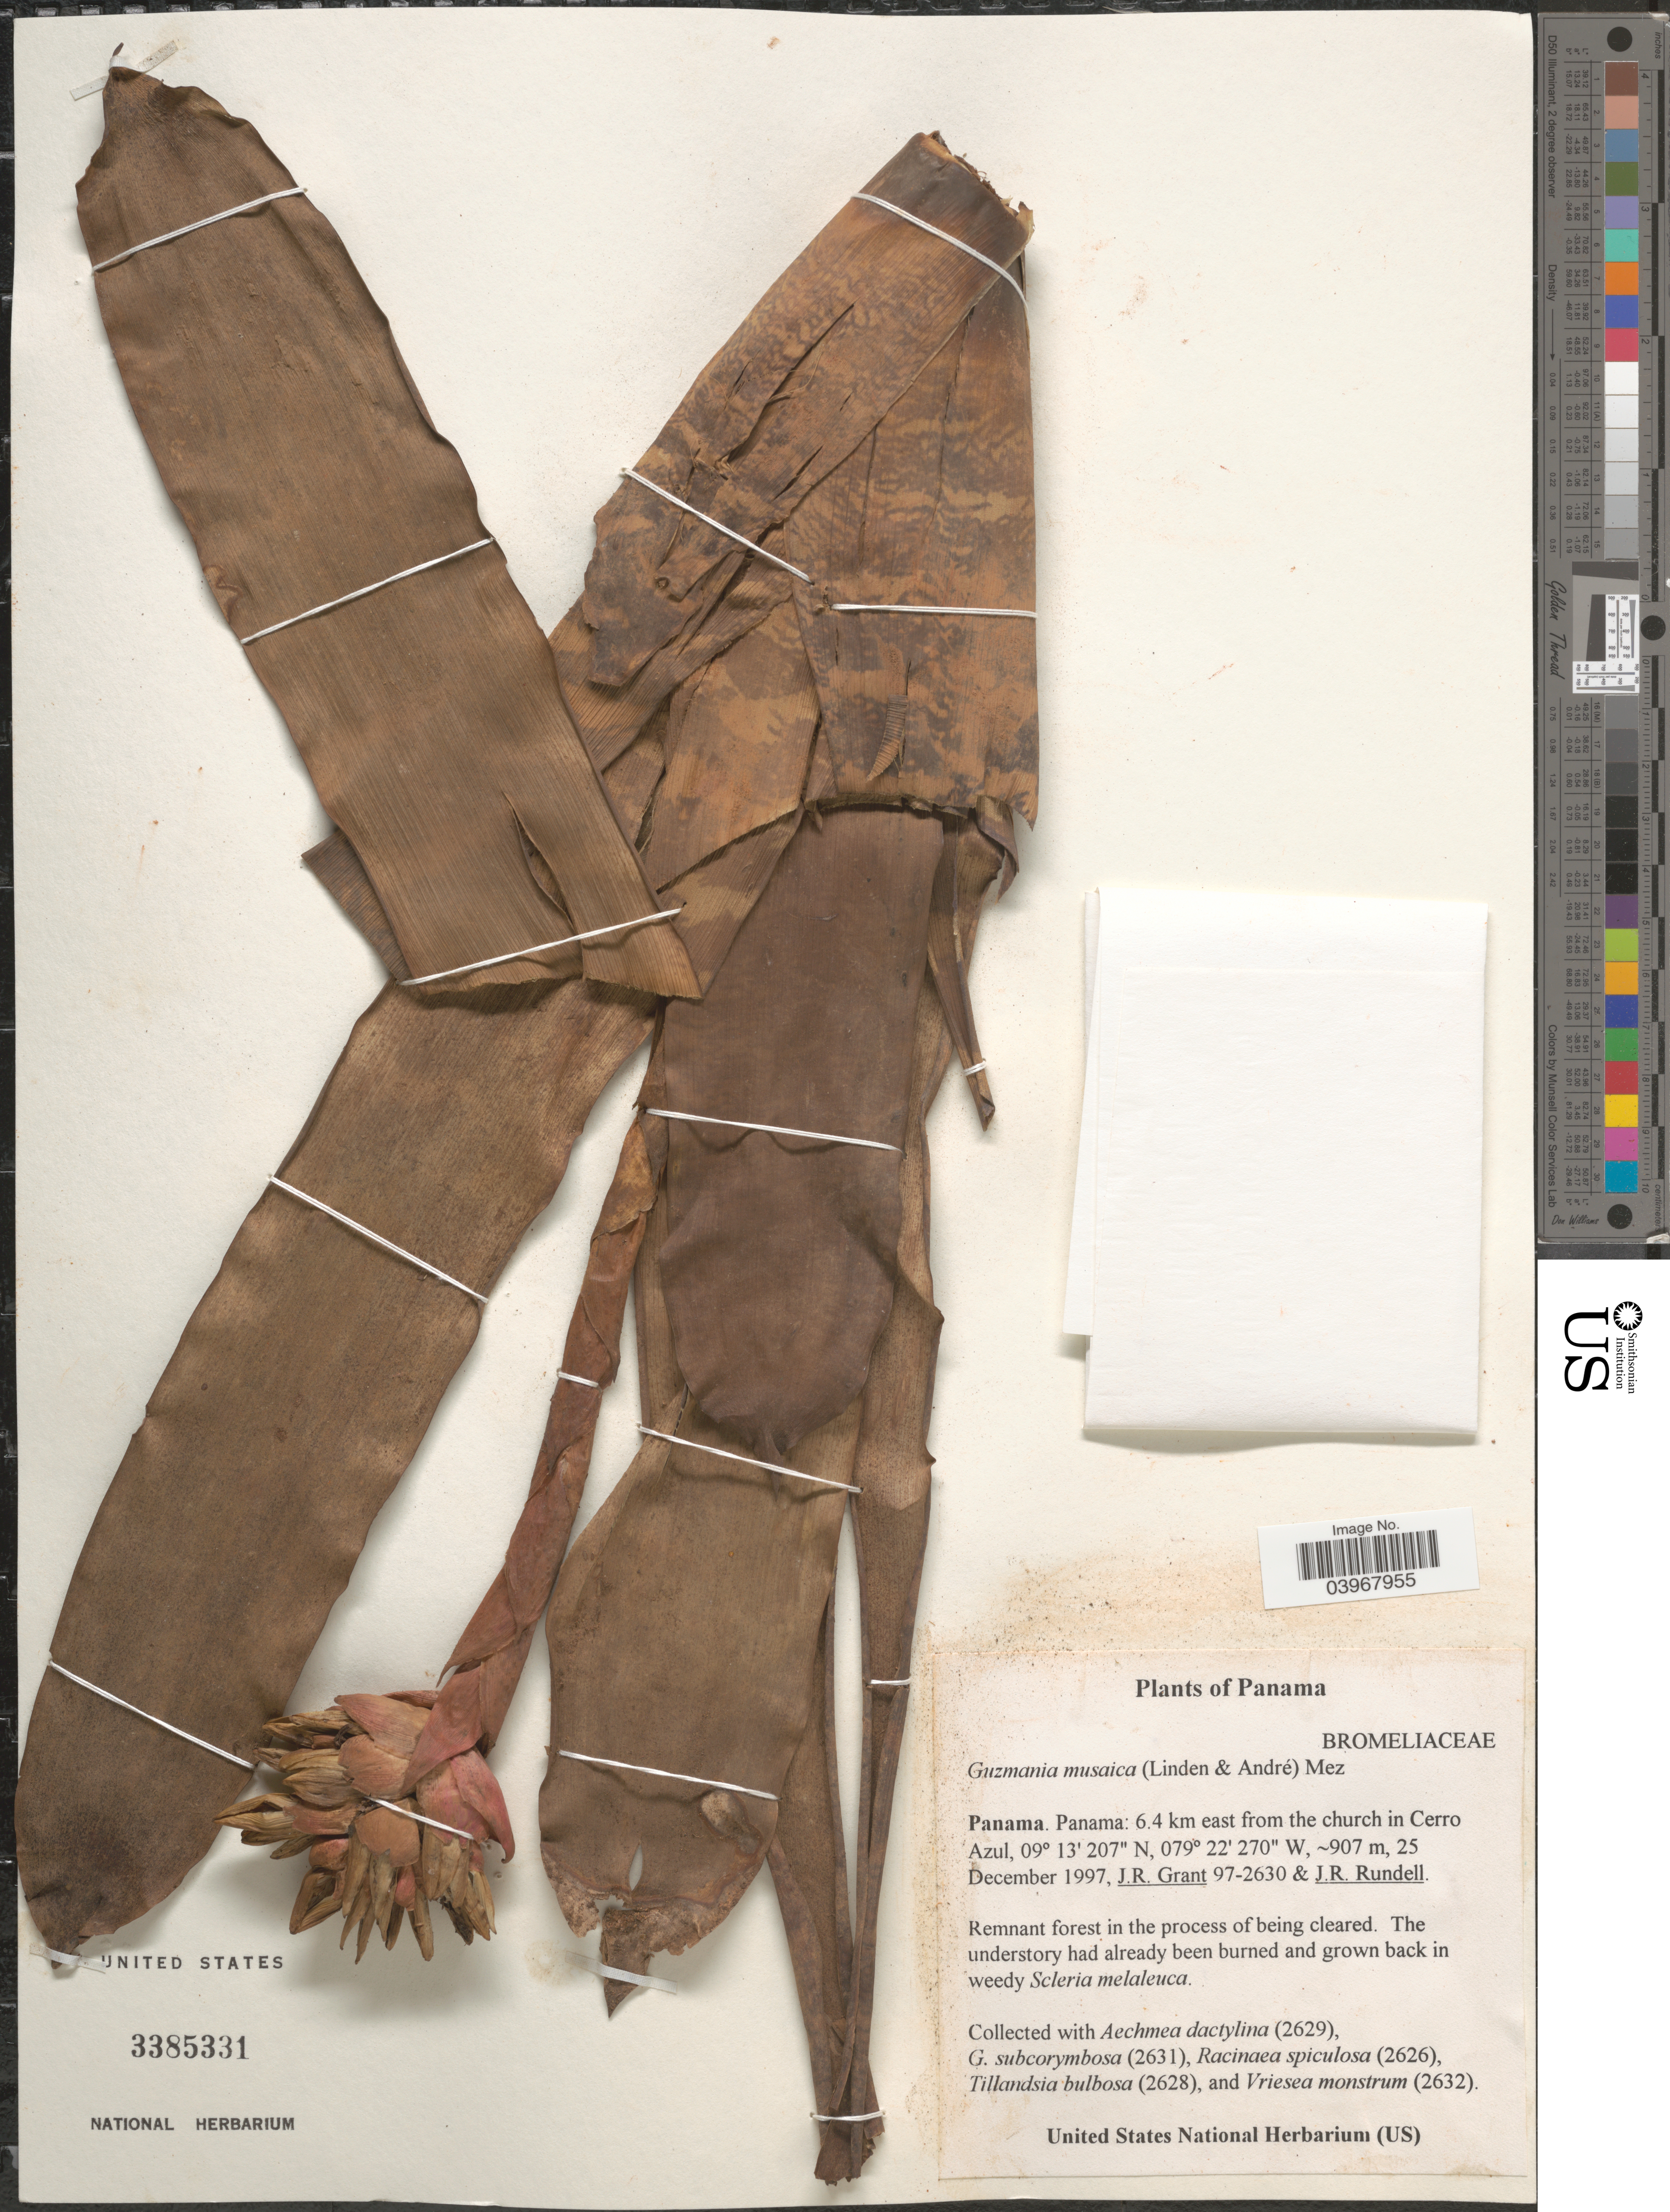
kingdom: Plantae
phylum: Tracheophyta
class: Liliopsida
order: Poales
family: Bromeliaceae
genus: Guzmania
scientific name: Guzmania musaica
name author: (Linden & André) Mez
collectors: J. Grant & J. R. Rundell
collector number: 97-2630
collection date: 1997-12-25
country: Panama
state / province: Panamá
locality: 6.4 km east from the church in Cerro Azul.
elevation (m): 907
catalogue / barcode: US 3385331